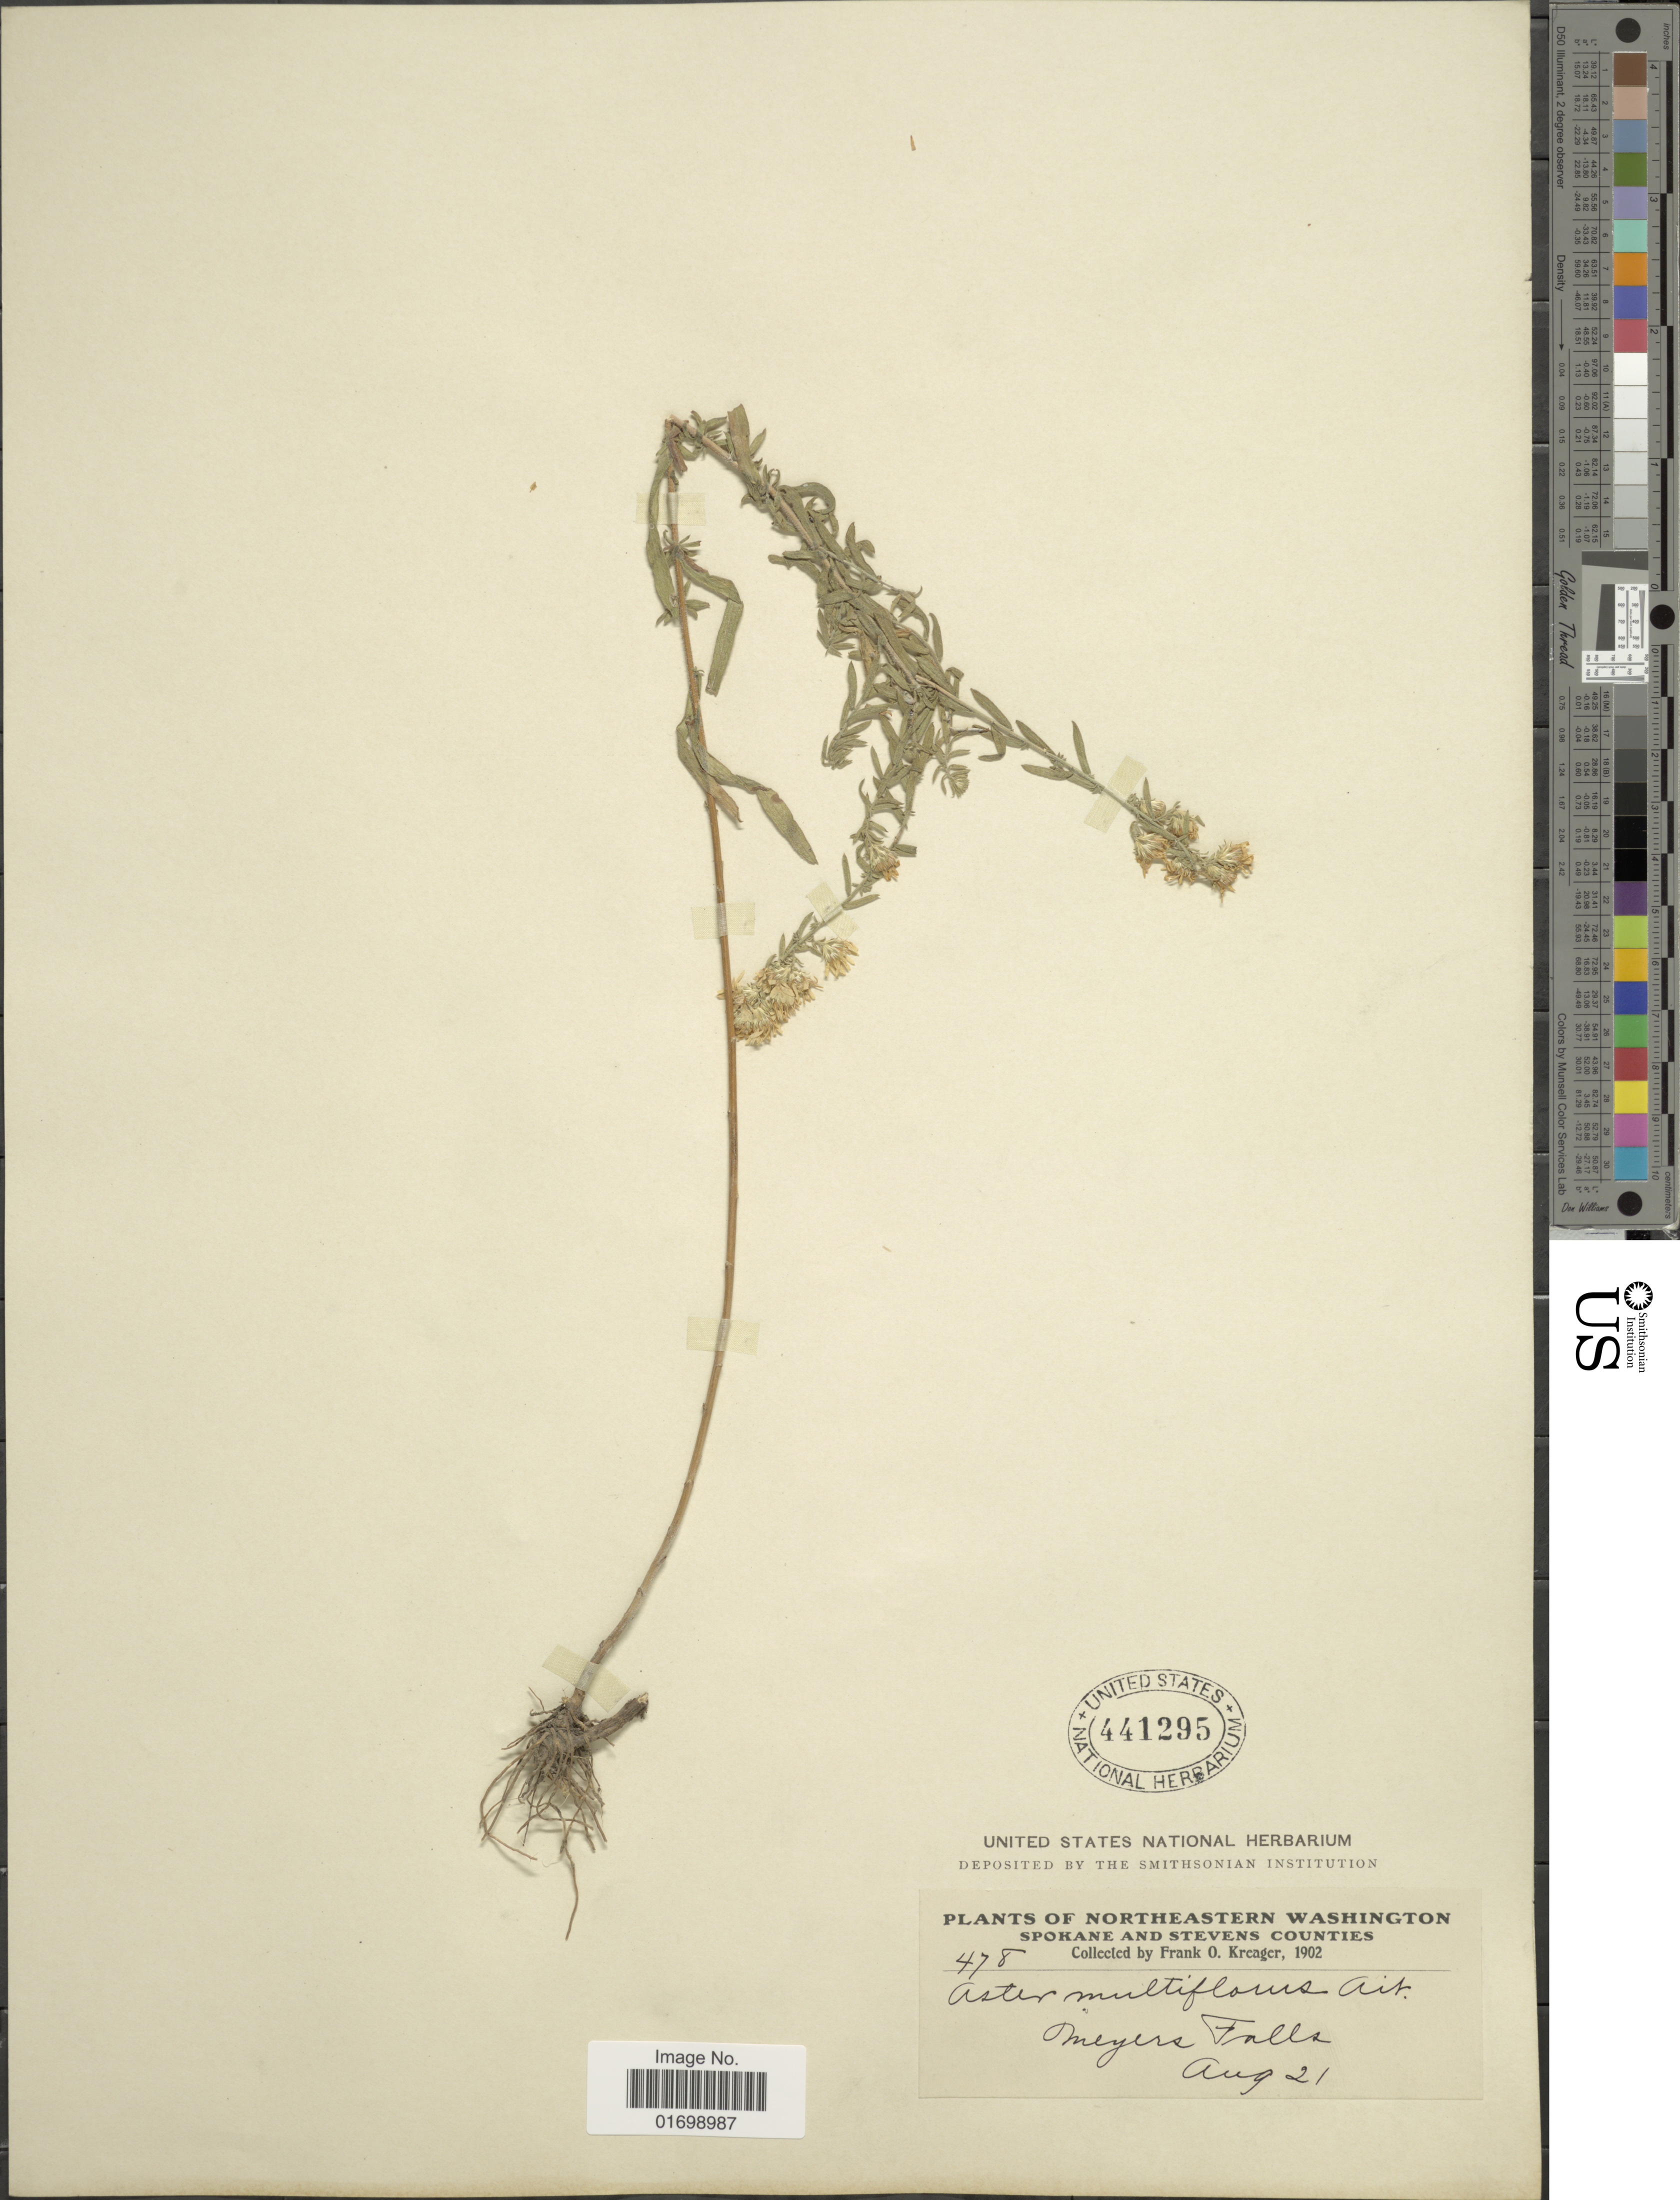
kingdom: Plantae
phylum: Tracheophyta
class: Magnoliopsida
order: Asterales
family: Asteraceae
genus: Symphyotrichum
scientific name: Symphyotrichum ericoides var. prostratum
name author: (Kuntze) G.L. Nesom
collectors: F. Kreager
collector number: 478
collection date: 1902-08-21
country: United States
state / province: Washington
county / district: Spokane / Stevens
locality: Northeastern Washington, Spokane and Stevens Counties, Meyers Falls.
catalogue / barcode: US 441295